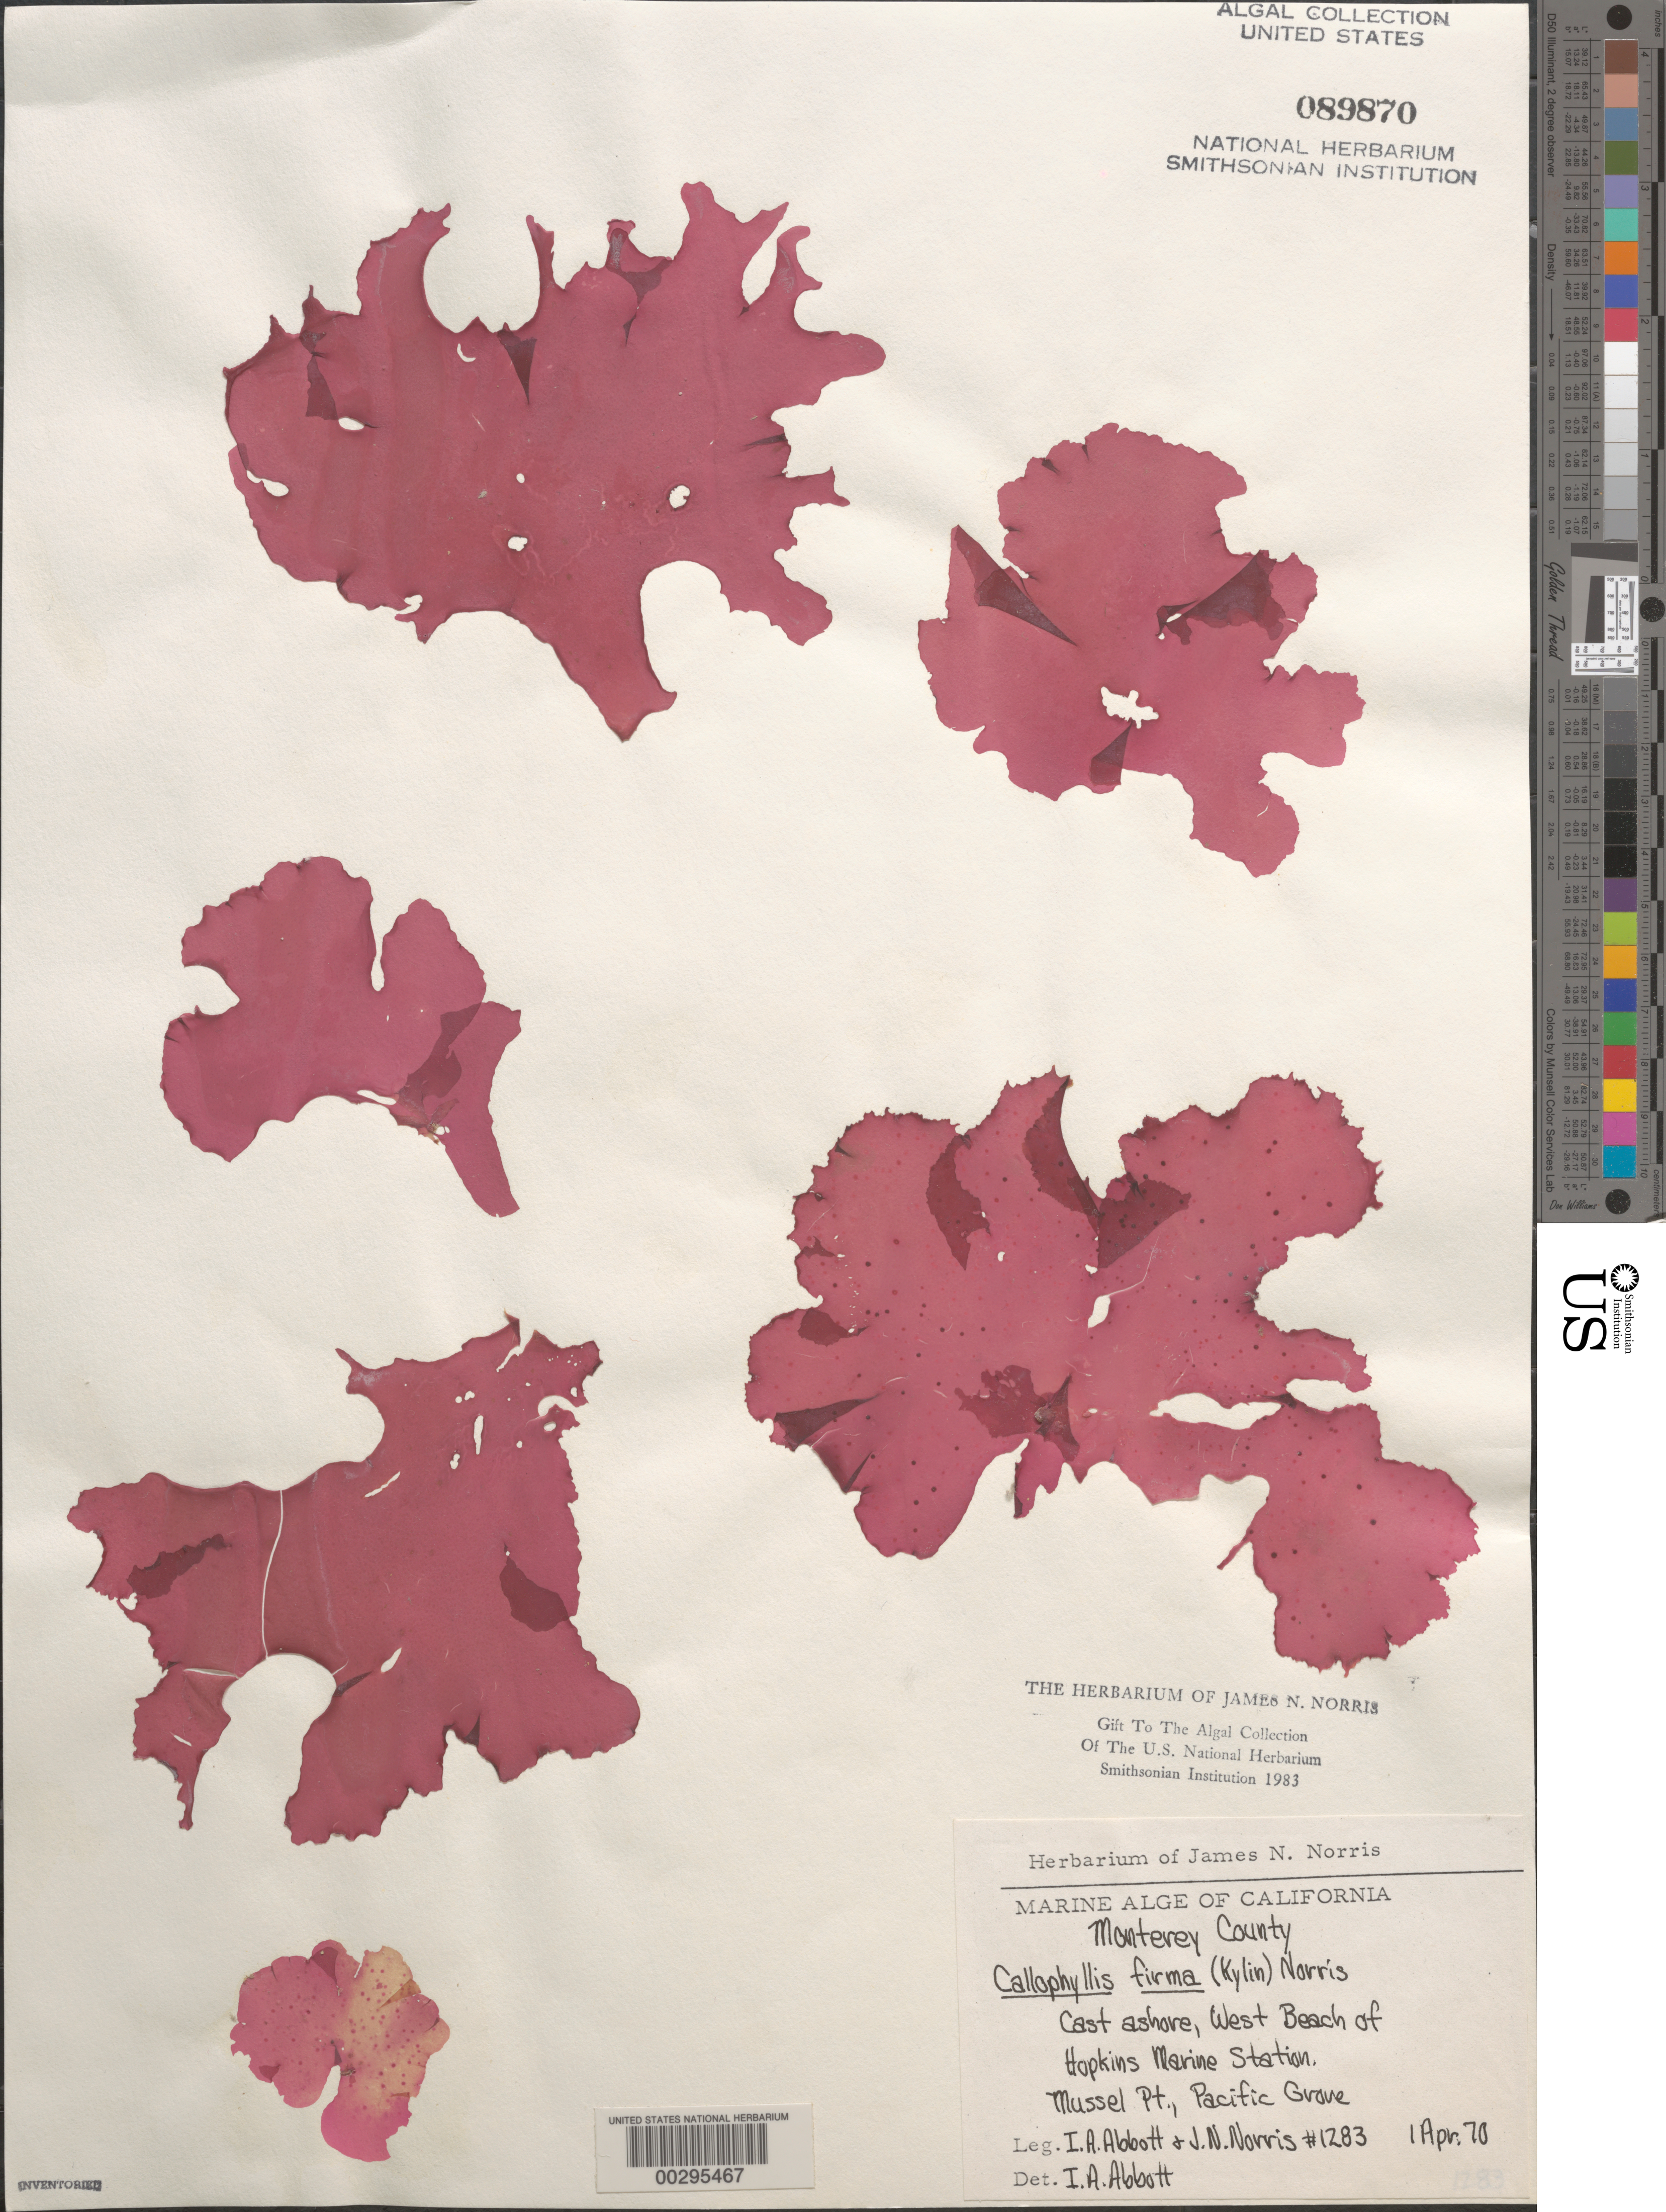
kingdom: Plantae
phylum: Rhodophyta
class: Florideophyceae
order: Gigartinales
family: Kallymeniaceae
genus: Salishia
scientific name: Salishia firma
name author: (Kylin) Clarkston & G.W. Saunders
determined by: Algae name updating Project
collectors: I. A. Abbott & J. N. Norris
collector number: JN-1283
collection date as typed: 01 Apr 1970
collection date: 1970-04-01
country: United States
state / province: California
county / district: Monterey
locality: West beach, Mussel Point, Pacific Grove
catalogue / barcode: US 89870